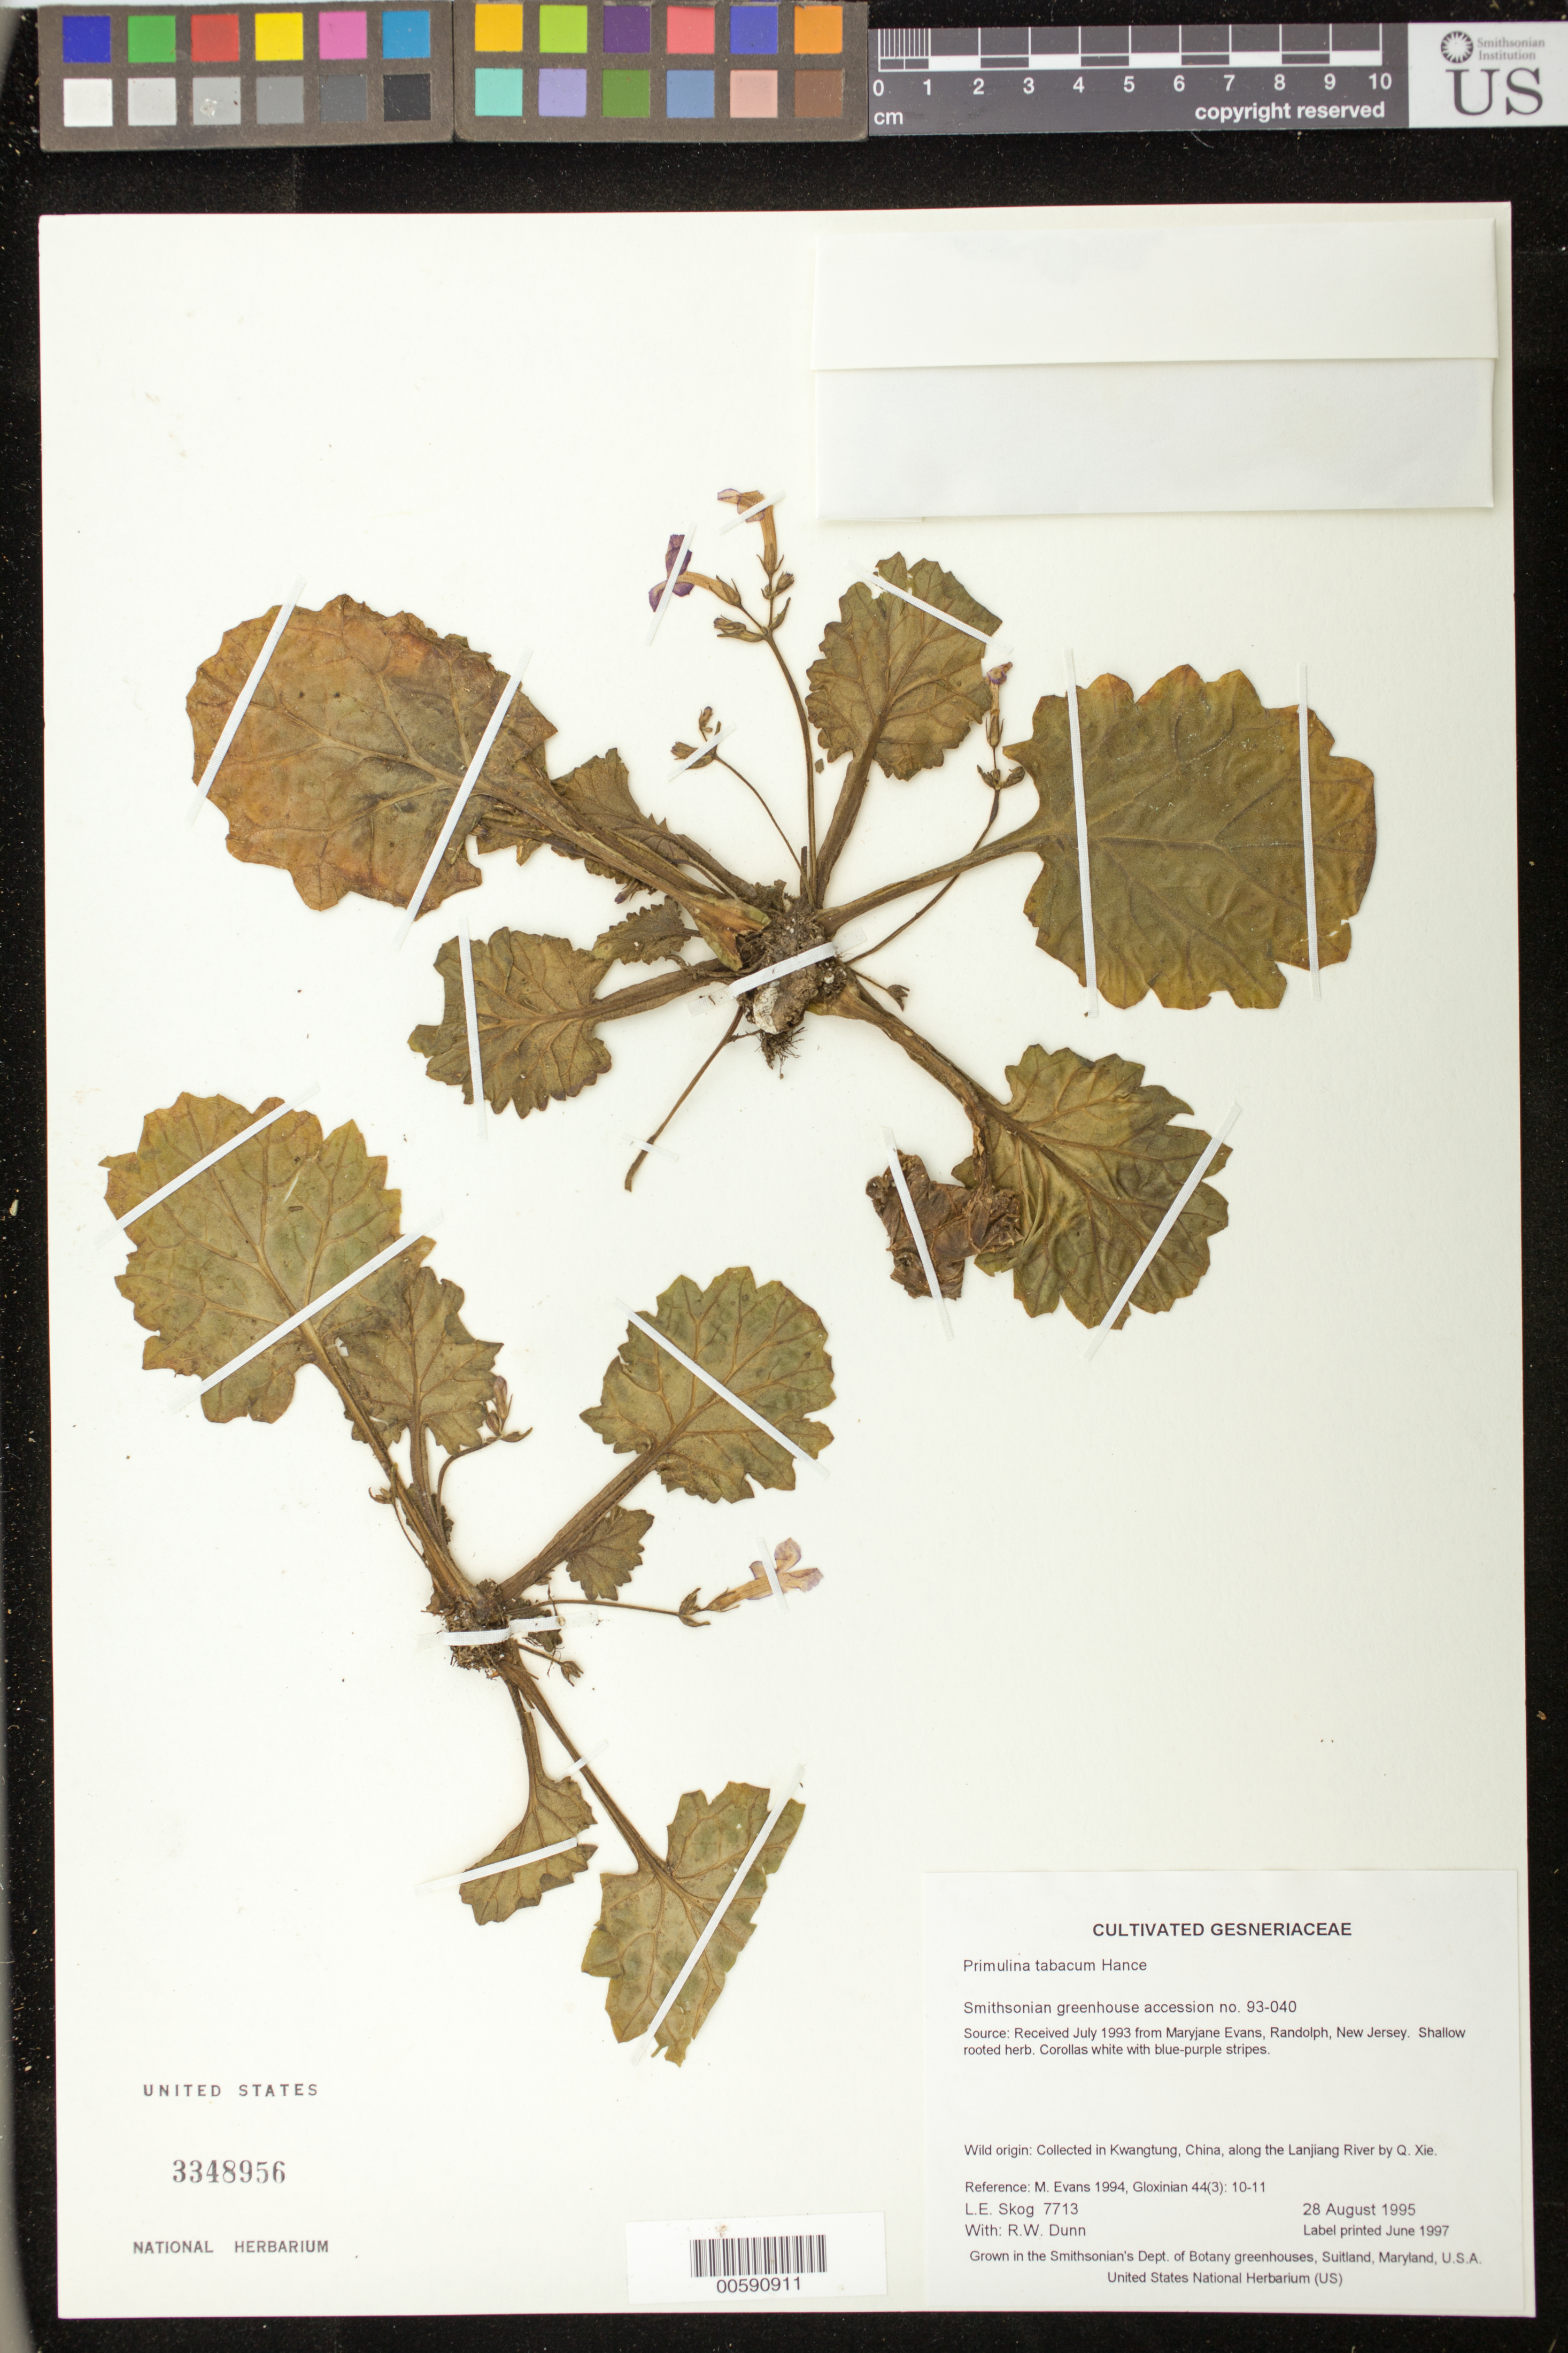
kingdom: Plantae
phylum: Tracheophyta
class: Magnoliopsida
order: Lamiales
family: Gesneriaceae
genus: Primulina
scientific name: Primulina tabacum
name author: Hance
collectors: L. E. Skog & R. Dunn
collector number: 7713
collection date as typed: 28 Aug 1995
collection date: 1995-08-28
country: China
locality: Grown in the Smithsonian's Dept. of Botany greenhouses, Suitland, Maryland, U.S.A.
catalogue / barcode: US 3348956